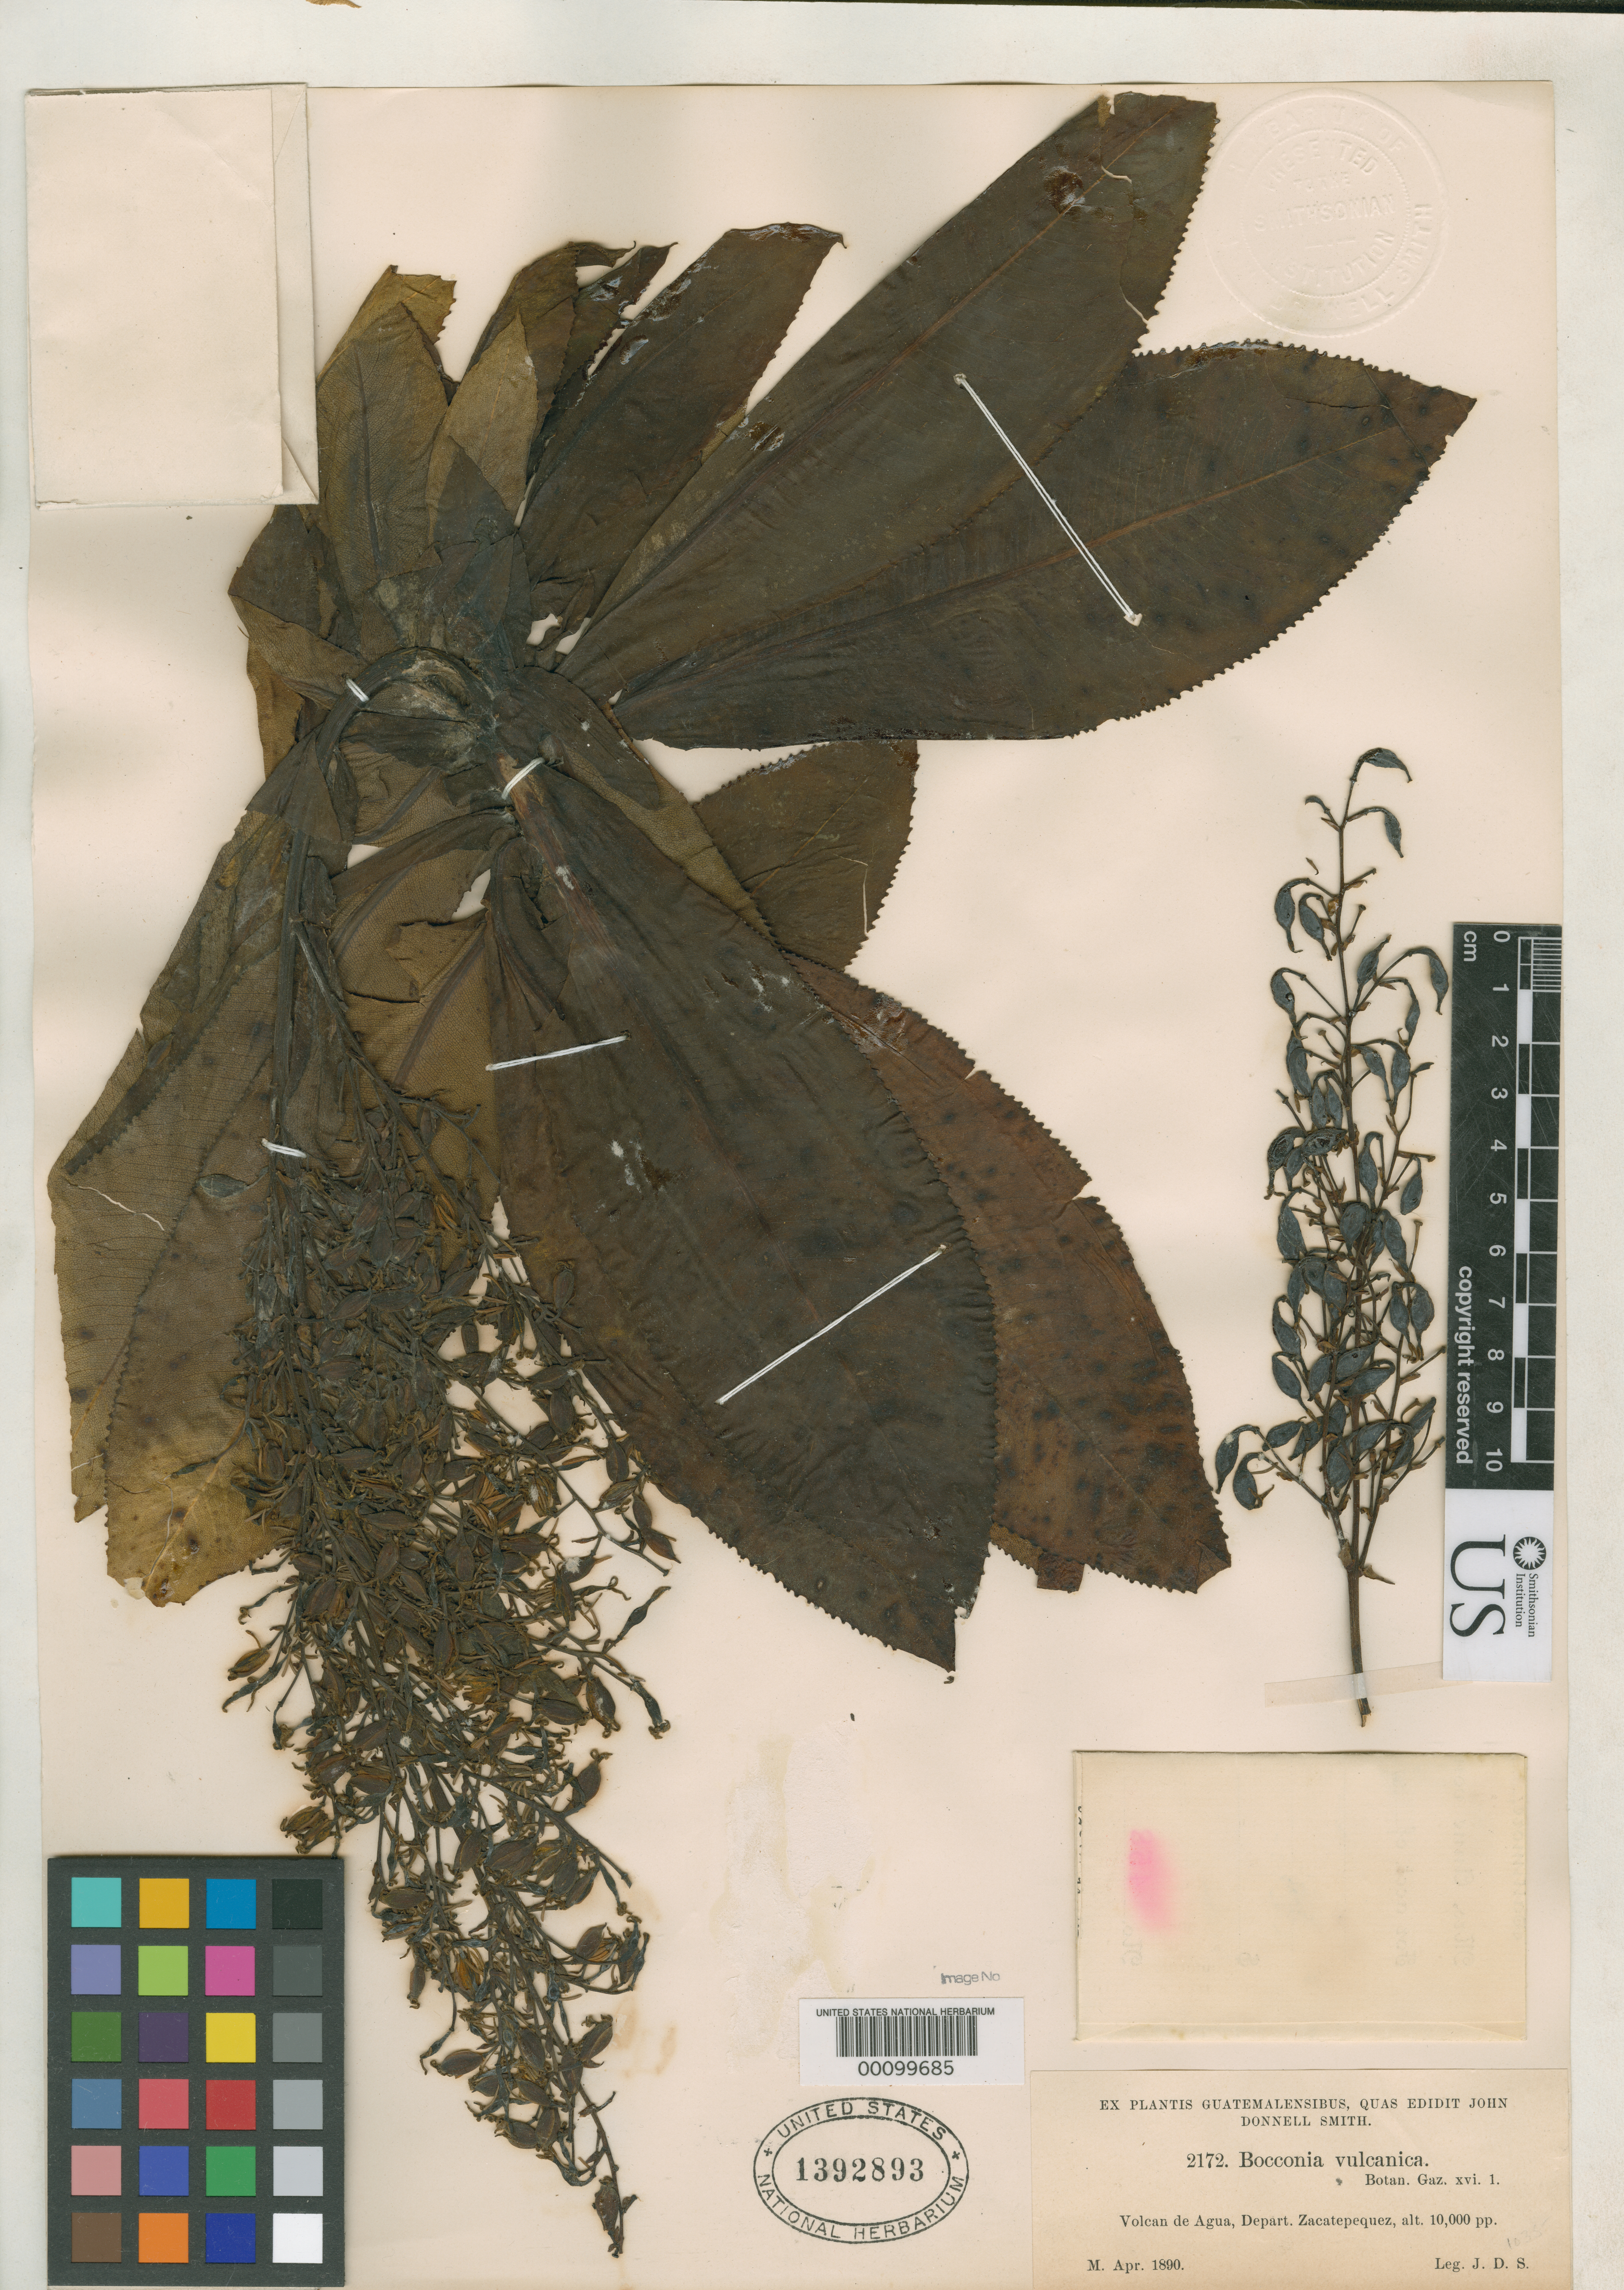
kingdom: Plantae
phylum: Tracheophyta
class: Magnoliopsida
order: Ranunculales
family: Papaveraceae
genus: Bocconia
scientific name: Bocconia vulcanica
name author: Donn. Sm.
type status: Type Collection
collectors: J. Donnell Smith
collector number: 2172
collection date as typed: Apr 1890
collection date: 1890-04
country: Guatemala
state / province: Sacatepéquez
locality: Volcan de Agua.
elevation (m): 3048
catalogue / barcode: US 1392893